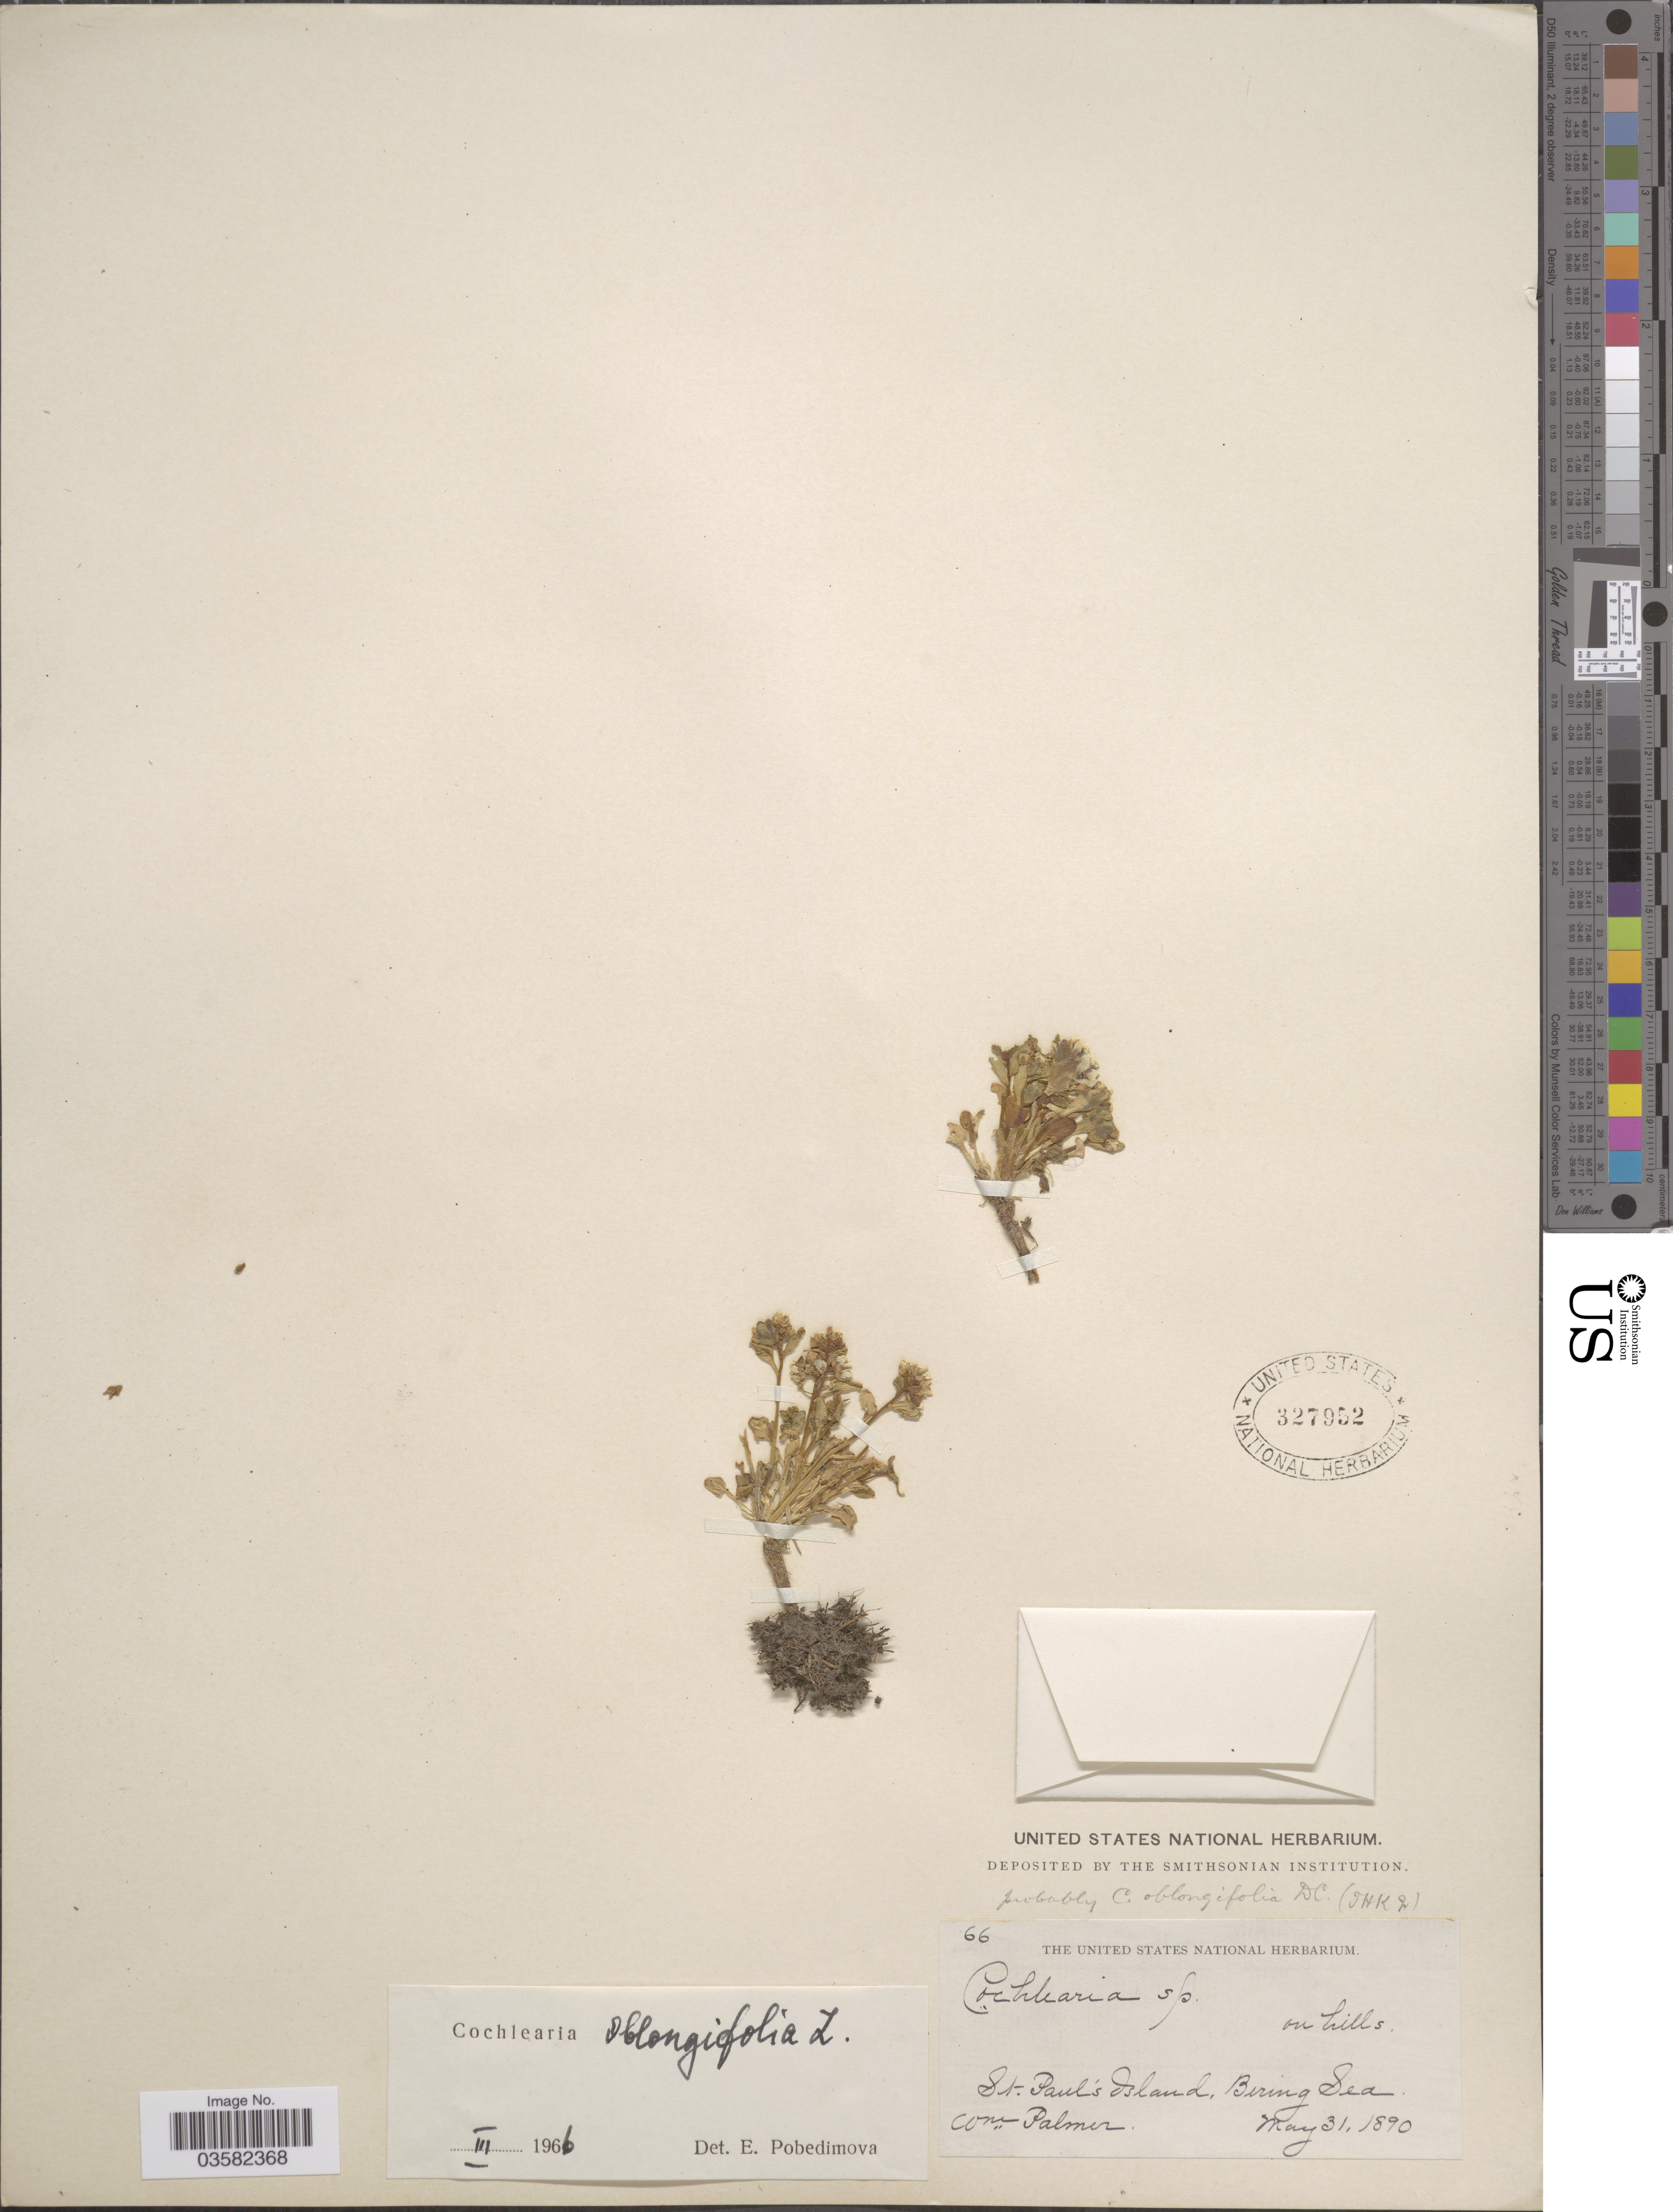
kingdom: Plantae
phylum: Tracheophyta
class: Magnoliopsida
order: Brassicales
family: Brassicaceae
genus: Cochlearia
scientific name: Cochlearia oblongifolia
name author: DC.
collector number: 66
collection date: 1890-05-31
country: United States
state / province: Alaska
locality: St. Paul's Island, Bering Sea.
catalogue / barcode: US 327952